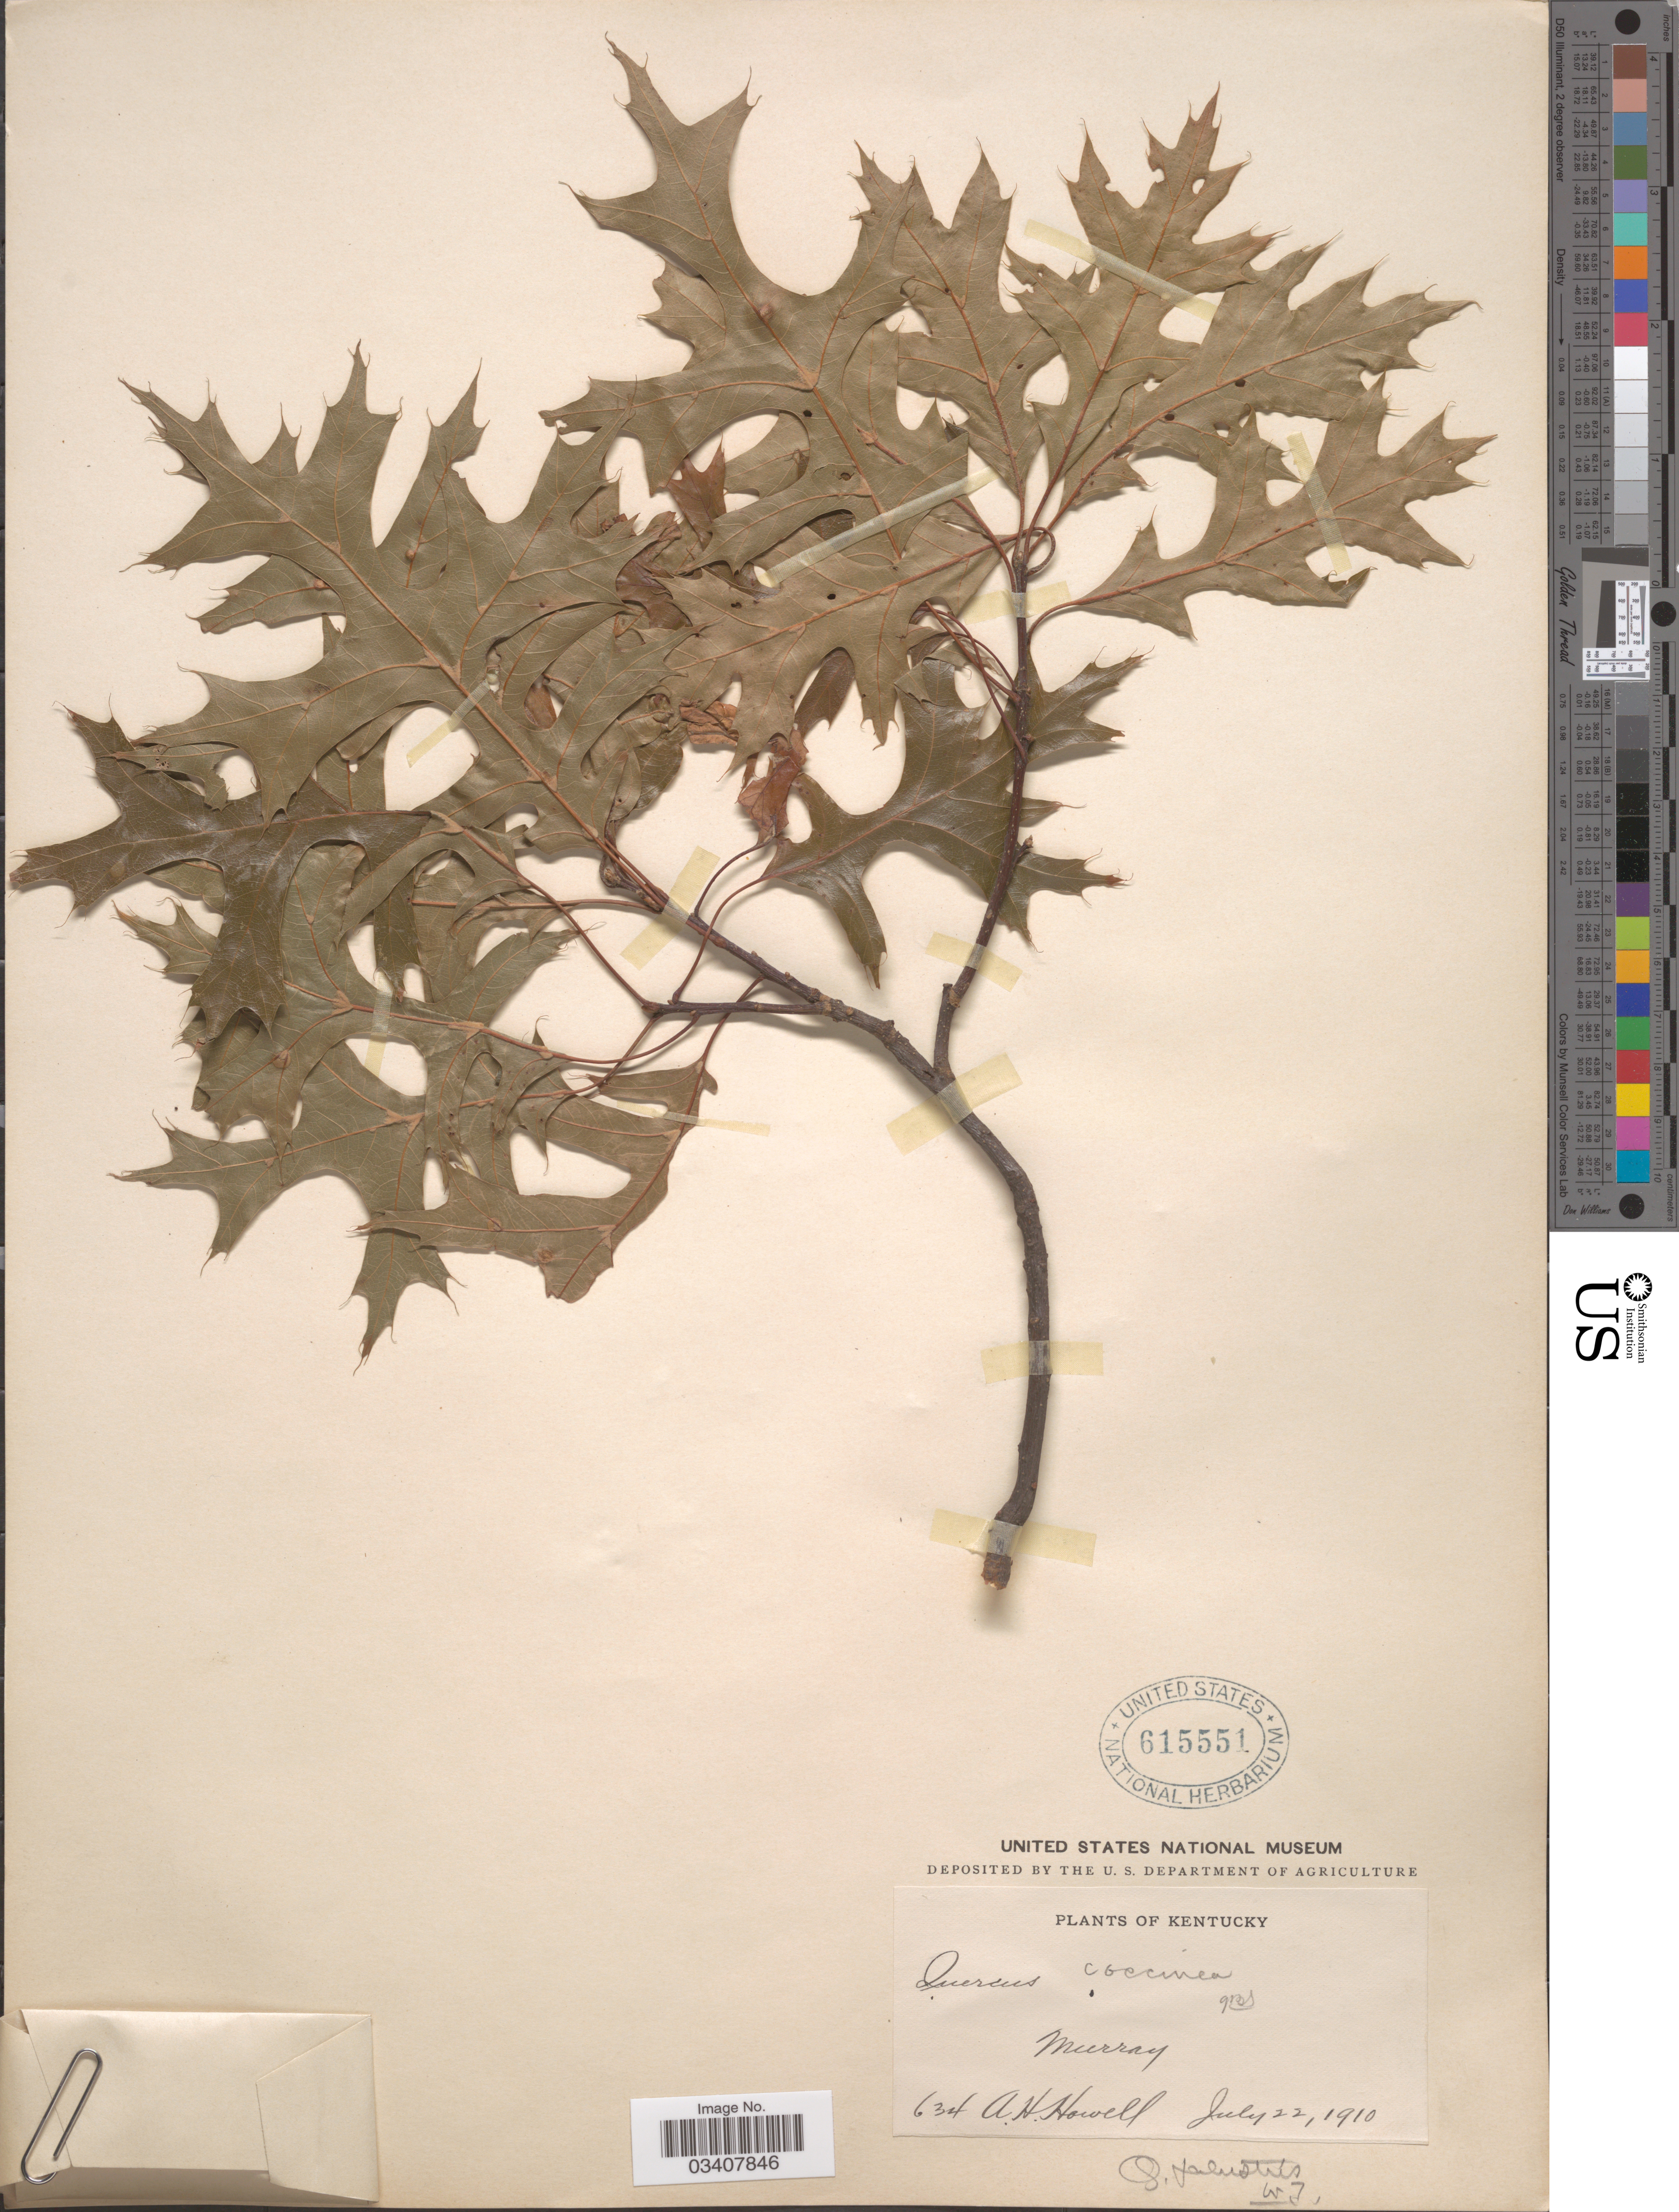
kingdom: Plantae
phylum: Tracheophyta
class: Magnoliopsida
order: Fagales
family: Fagaceae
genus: Quercus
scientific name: Quercus palustris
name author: Münchh.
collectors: A. Howell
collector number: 634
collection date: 1910-07-22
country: United States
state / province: Kentucky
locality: Murray.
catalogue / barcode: US 615551